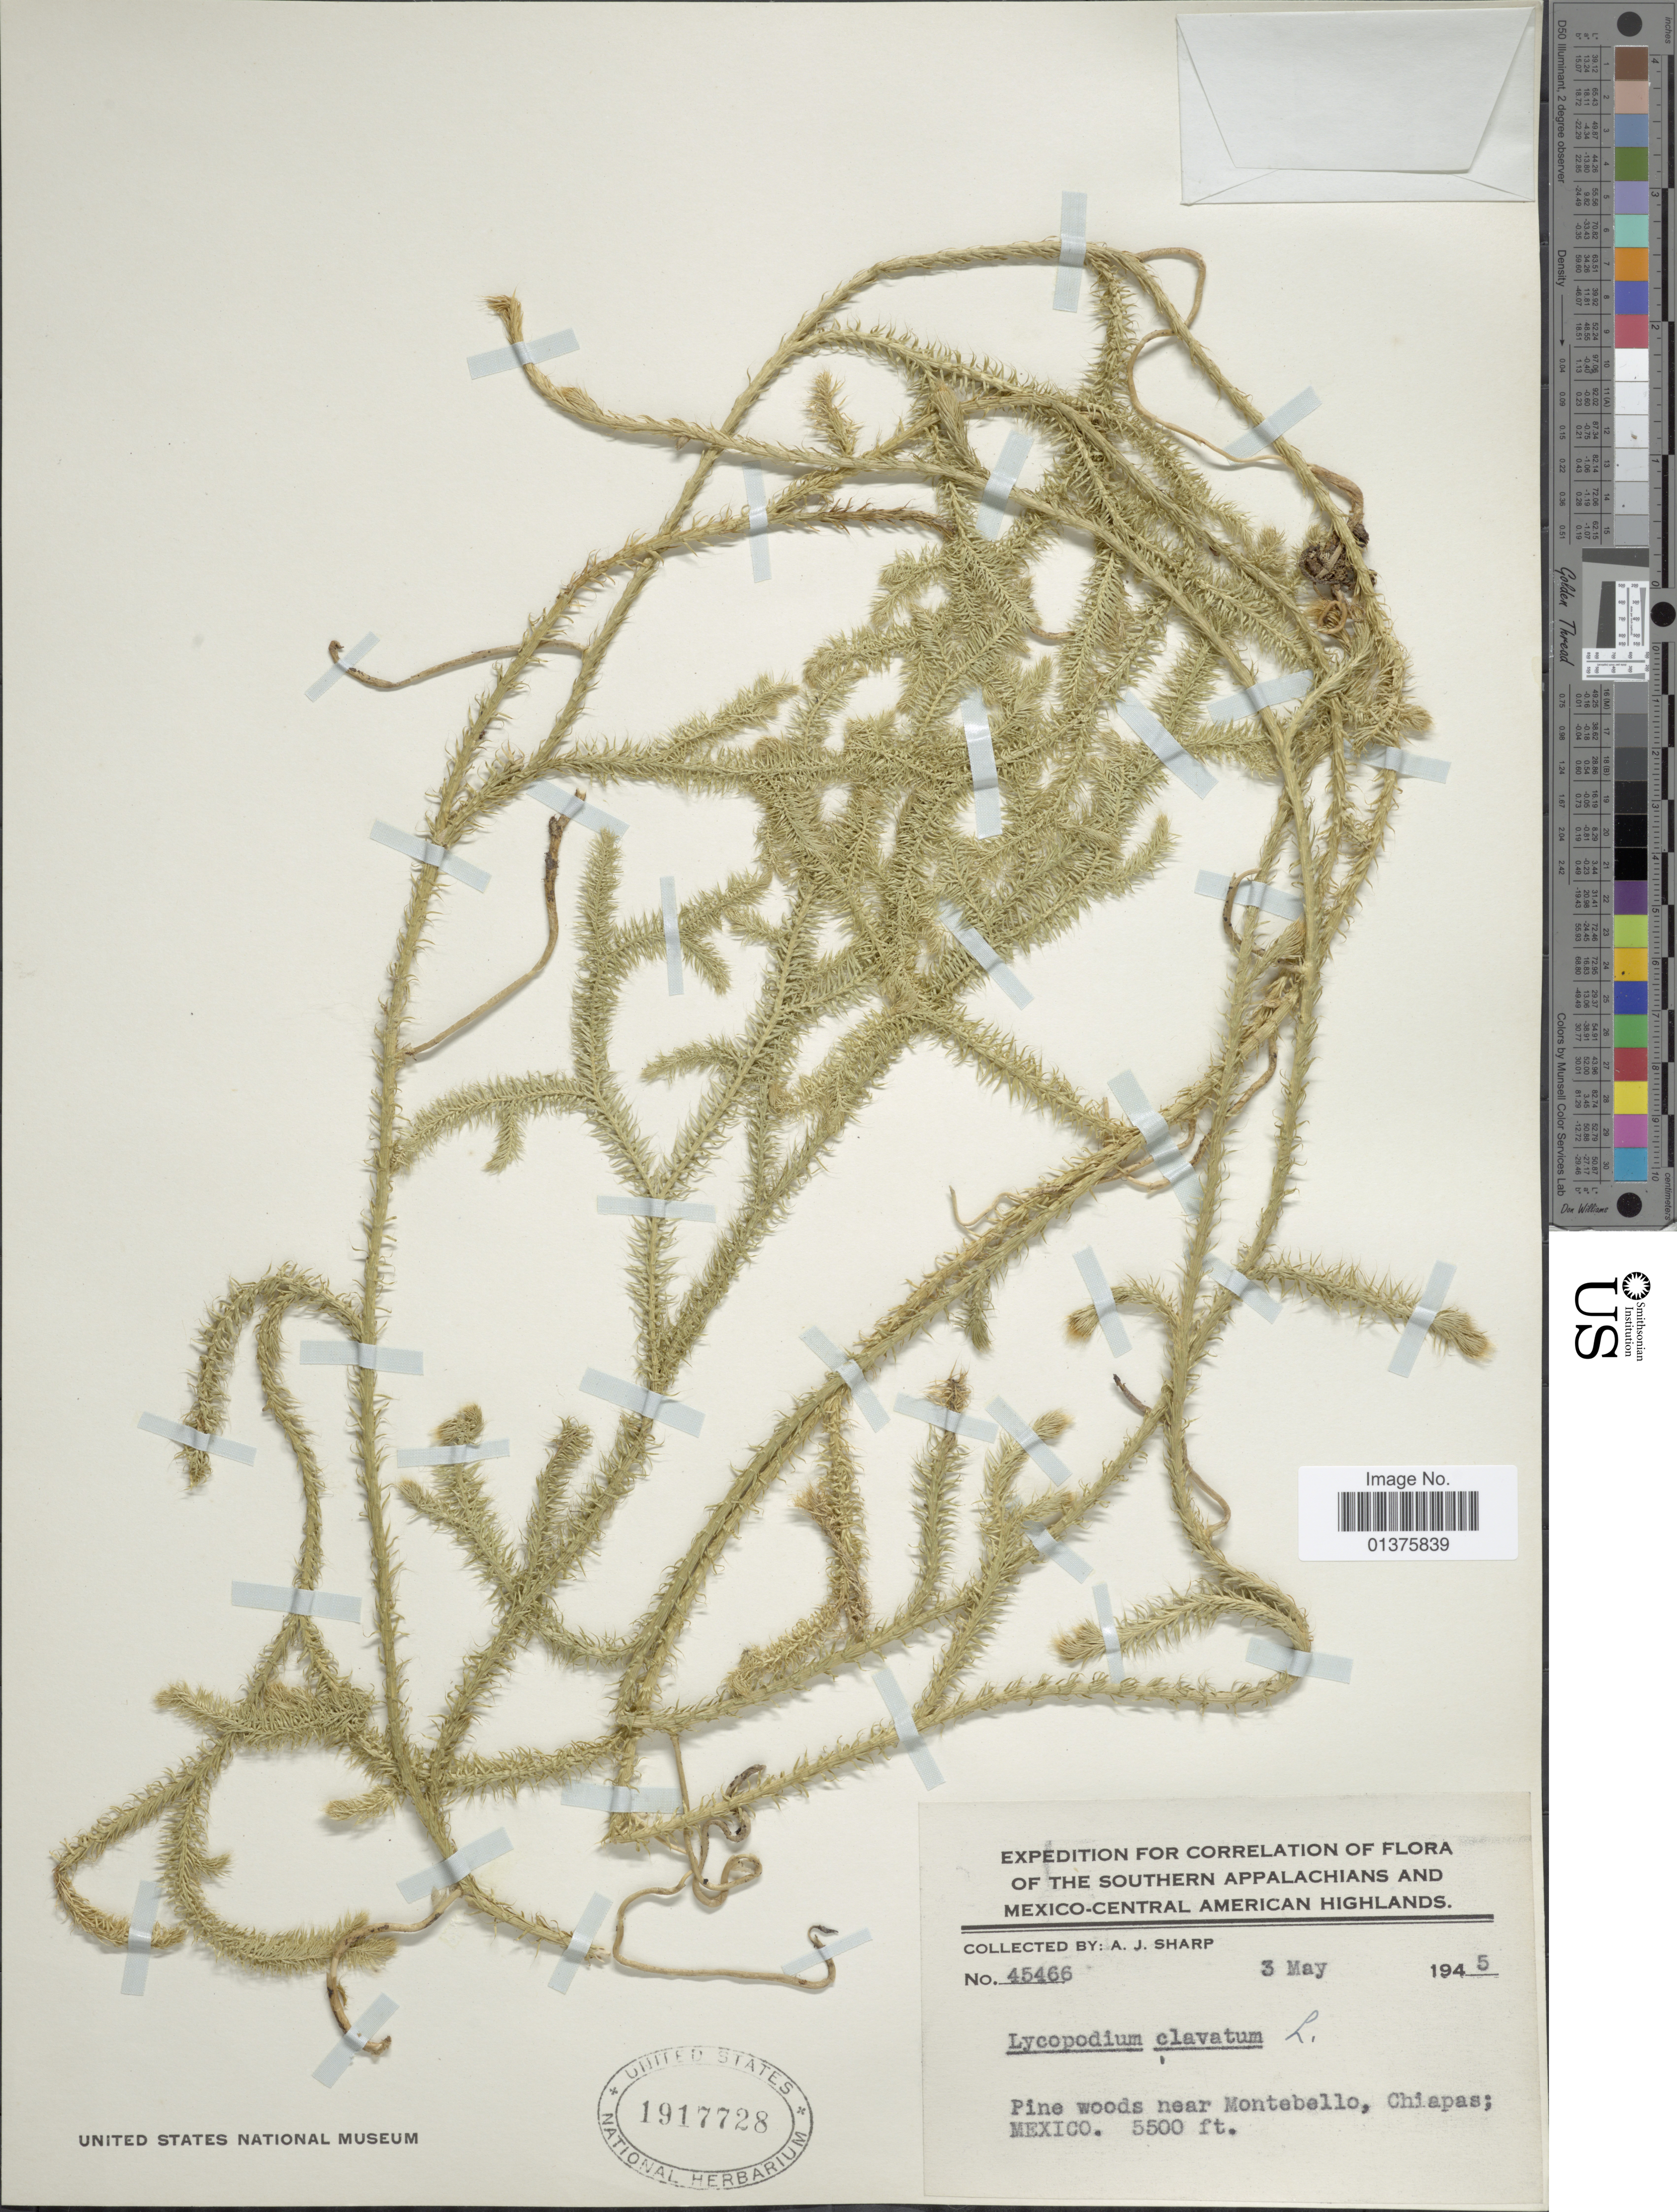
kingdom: Plantae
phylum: Tracheophyta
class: Lycopodiopsida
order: Lycopodiales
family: Lycopodiaceae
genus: Lycopodium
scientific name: Lycopodium clavatum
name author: L.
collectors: A. J. Sharp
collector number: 45466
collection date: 1945-05-03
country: Mexico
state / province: Chiapas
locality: Pine woods near Montebello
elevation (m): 1676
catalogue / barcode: US 1917728